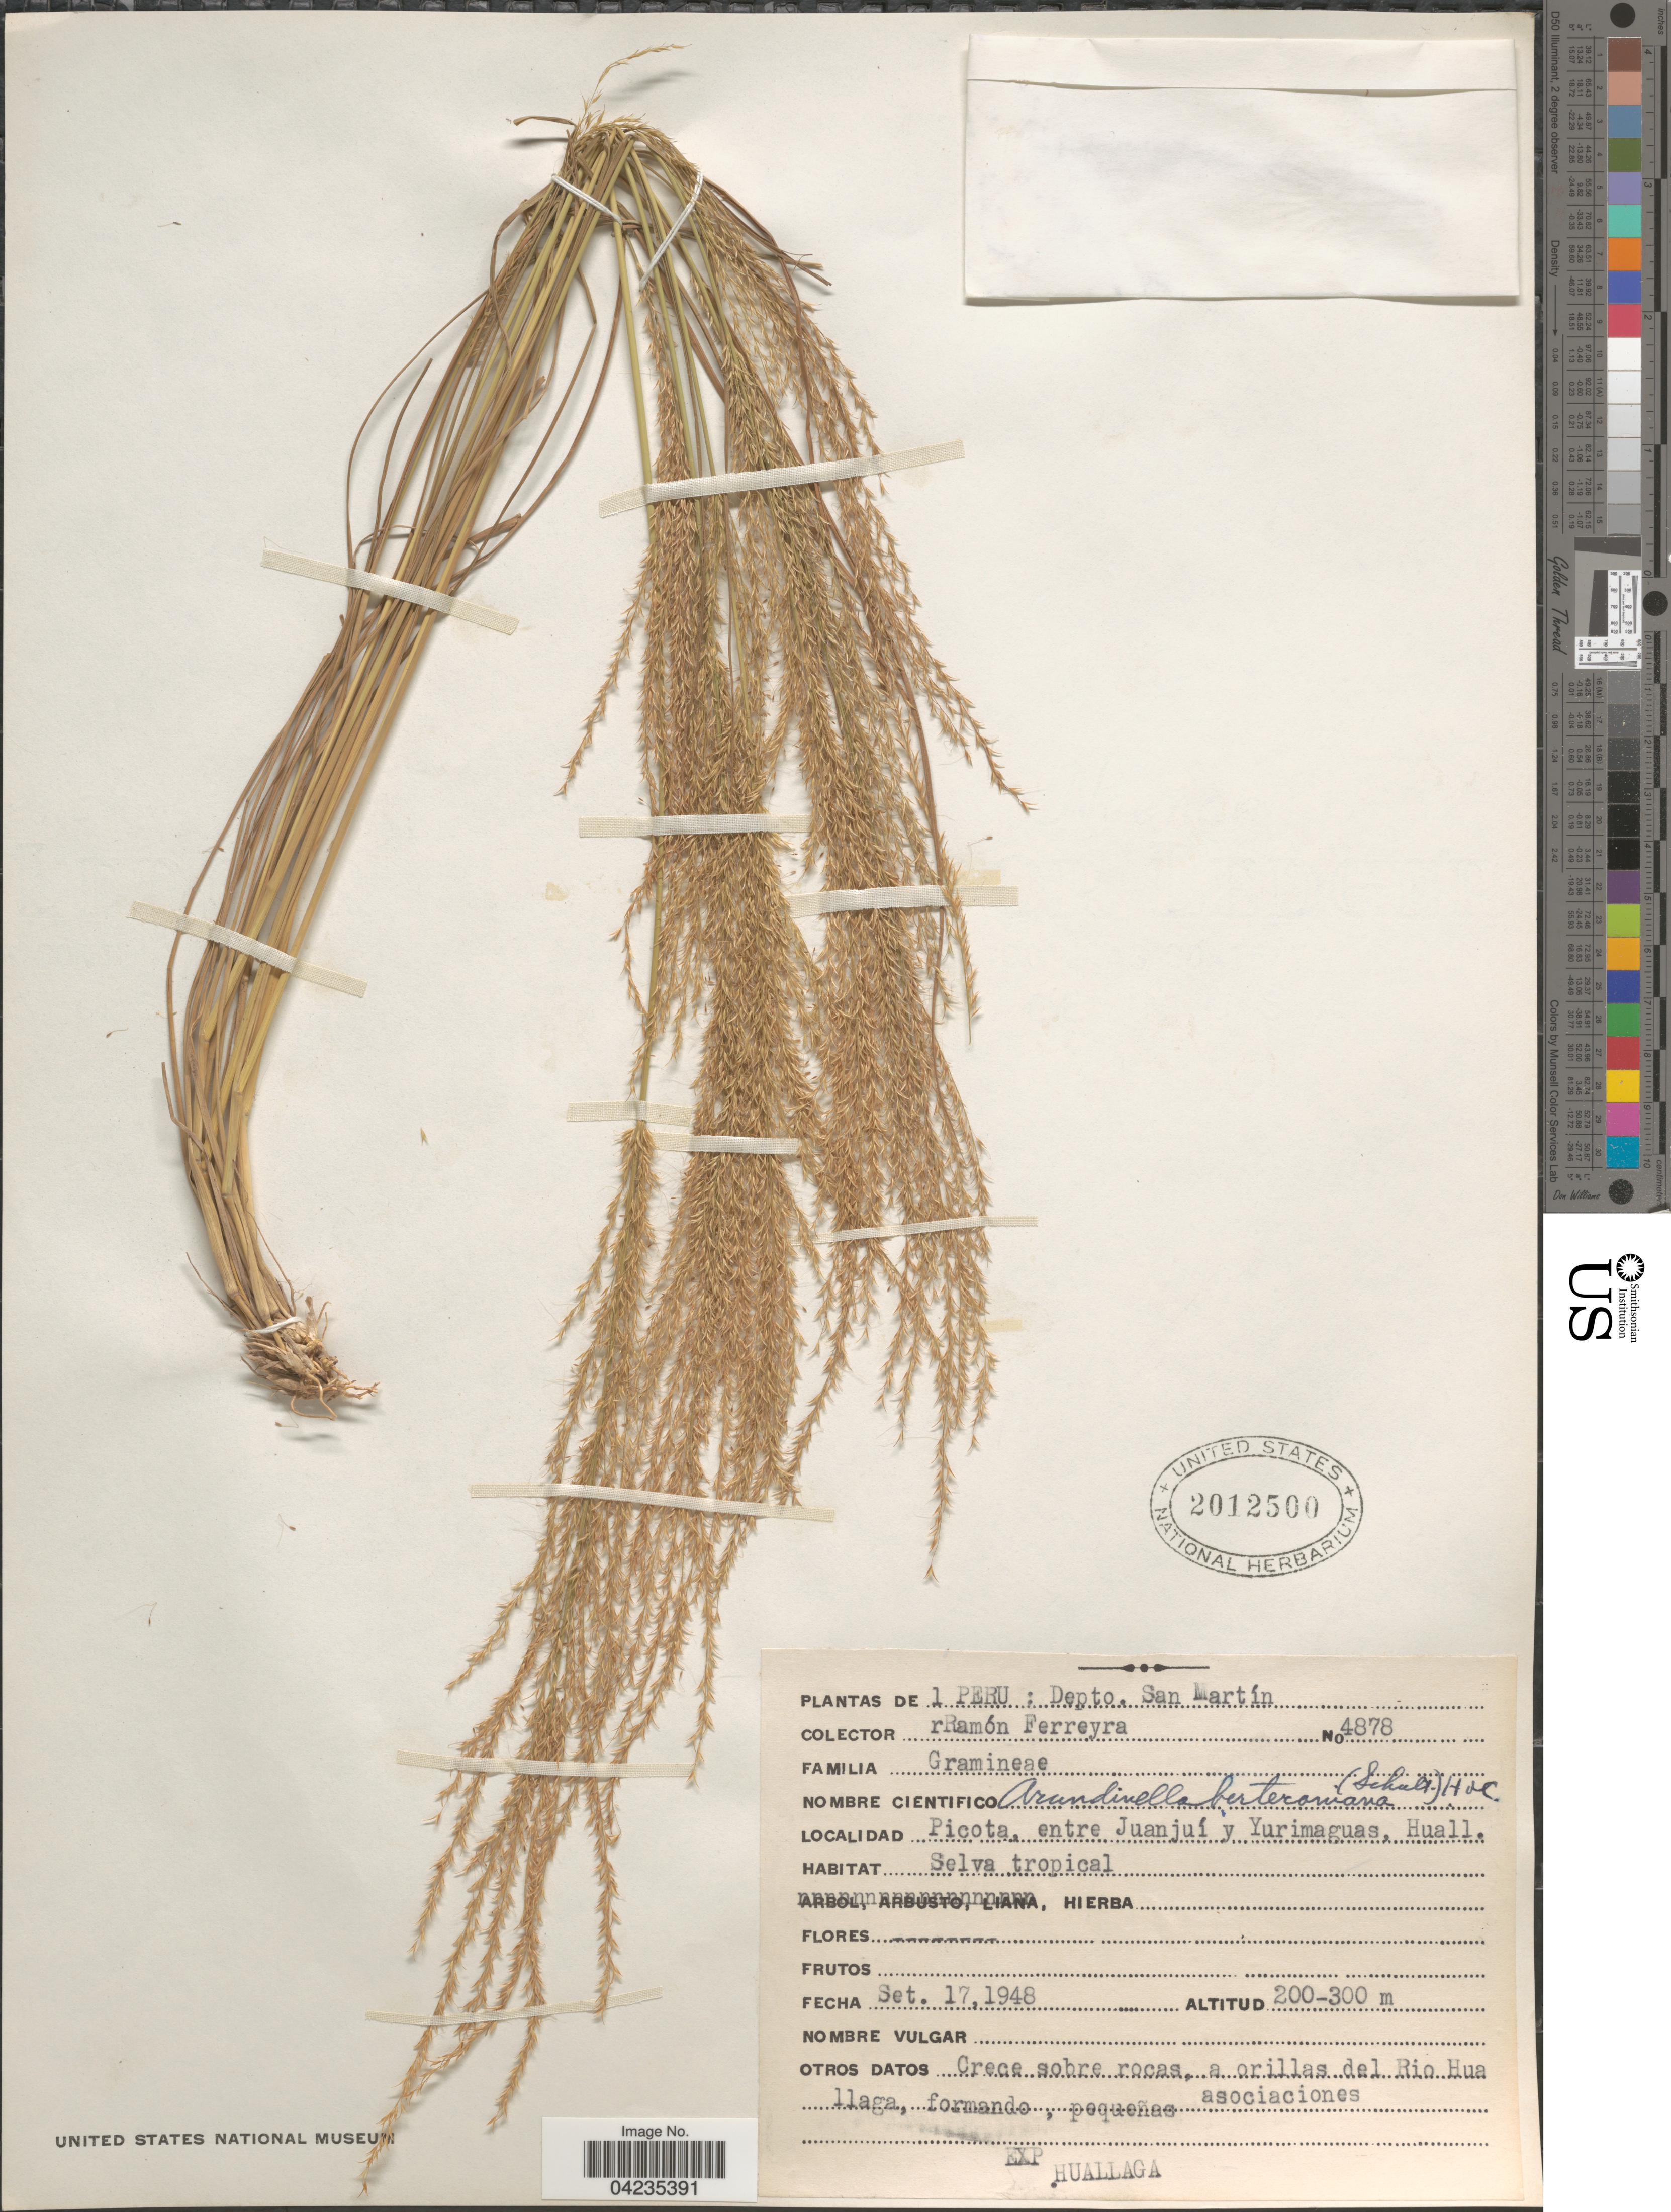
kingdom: Plantae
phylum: Tracheophyta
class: Liliopsida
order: Poales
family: Poaceae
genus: Arundinella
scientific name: Arundinella berteroniana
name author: (Schult.) Hitchc. & Chase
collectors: R. A. Ferreyra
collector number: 4878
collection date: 1948-09-17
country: Peru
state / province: San Martín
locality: Depto. San Martín. Picota, entre Juanjuí y Yurimaguas, Huall. Exp. Huallaga.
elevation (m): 200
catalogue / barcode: US 2012500